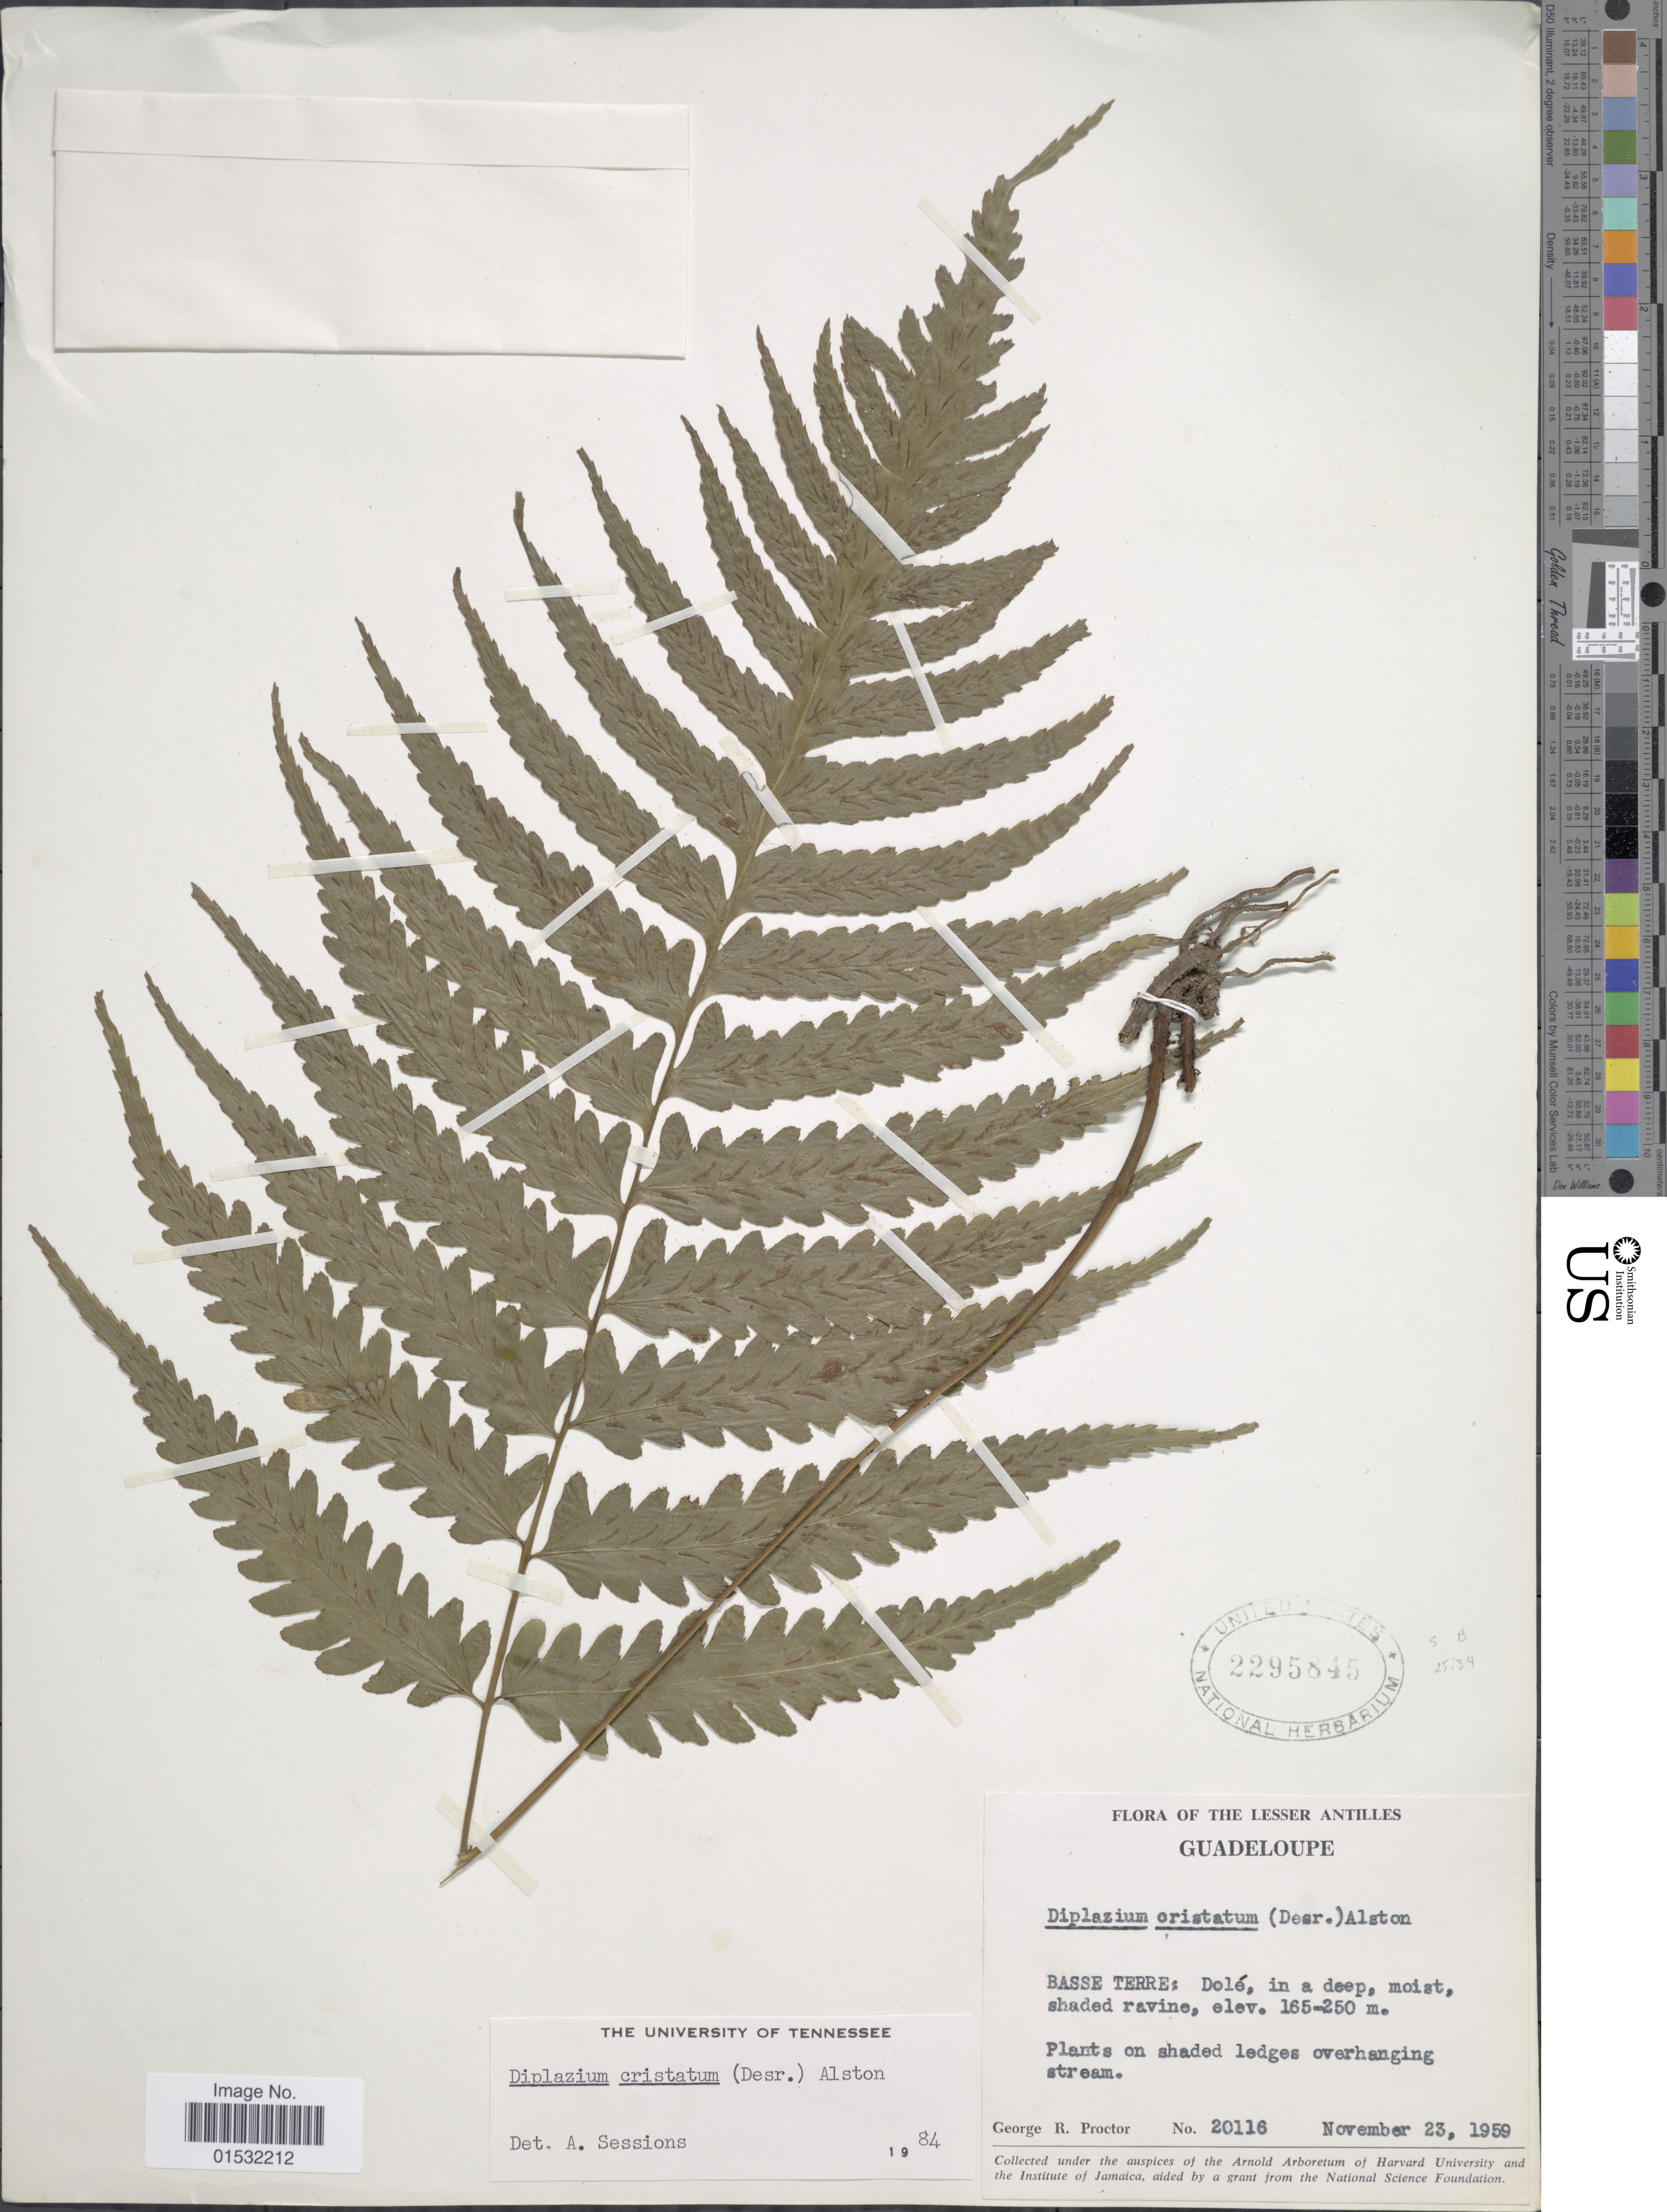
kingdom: Plantae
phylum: Tracheophyta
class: Polypodiopsida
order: Polypodiales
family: Athyriaceae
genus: Diplazium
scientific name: Diplazium cristatum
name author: (Desr.) Alston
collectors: G. R. Proctor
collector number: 20116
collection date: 1959-11-23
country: Guadeloupe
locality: Lesser Antilles. Basse Terre: Dolé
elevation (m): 165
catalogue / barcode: US 2295845